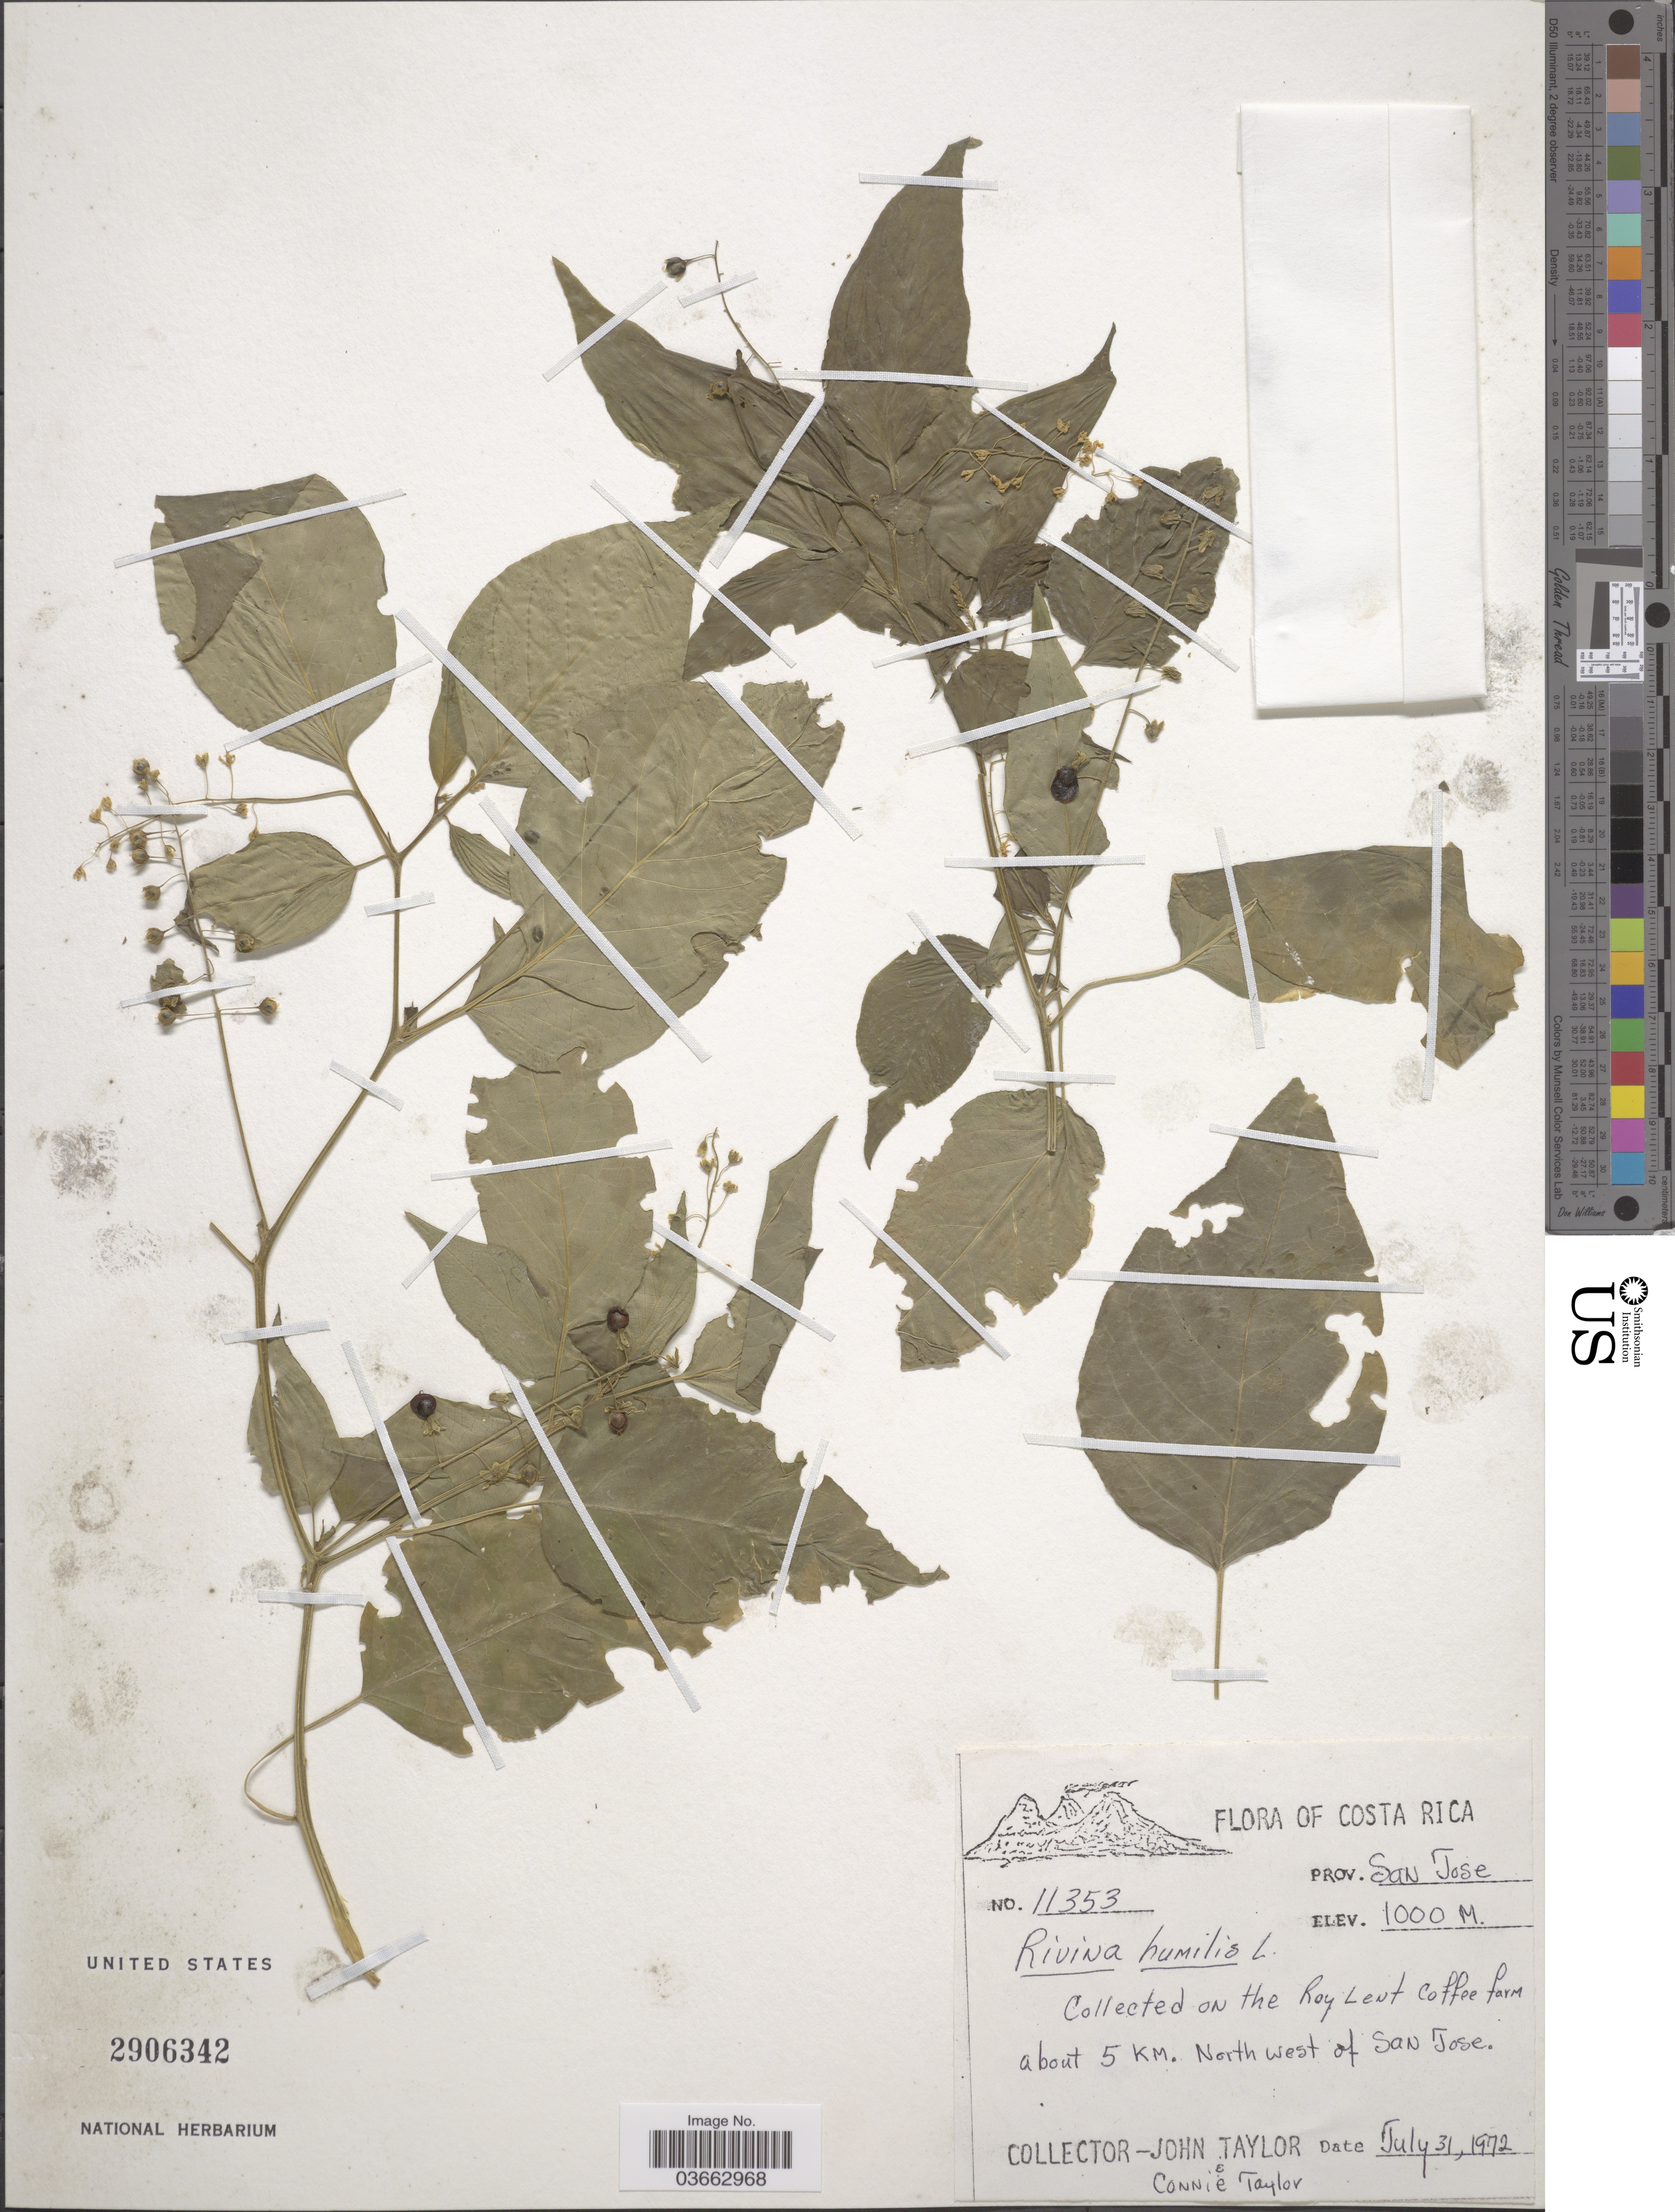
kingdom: Plantae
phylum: Tracheophyta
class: Magnoliopsida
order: Caryophyllales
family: Phytolaccaceae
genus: Rivina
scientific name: Rivina humilis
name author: L.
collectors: J. Taylor & C. Taylor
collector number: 11353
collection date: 1972-07-31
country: Costa Rica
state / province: San José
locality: Roy Lent coffee farm about 5 Km. North west of San Jose.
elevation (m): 1000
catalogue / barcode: US 2906342